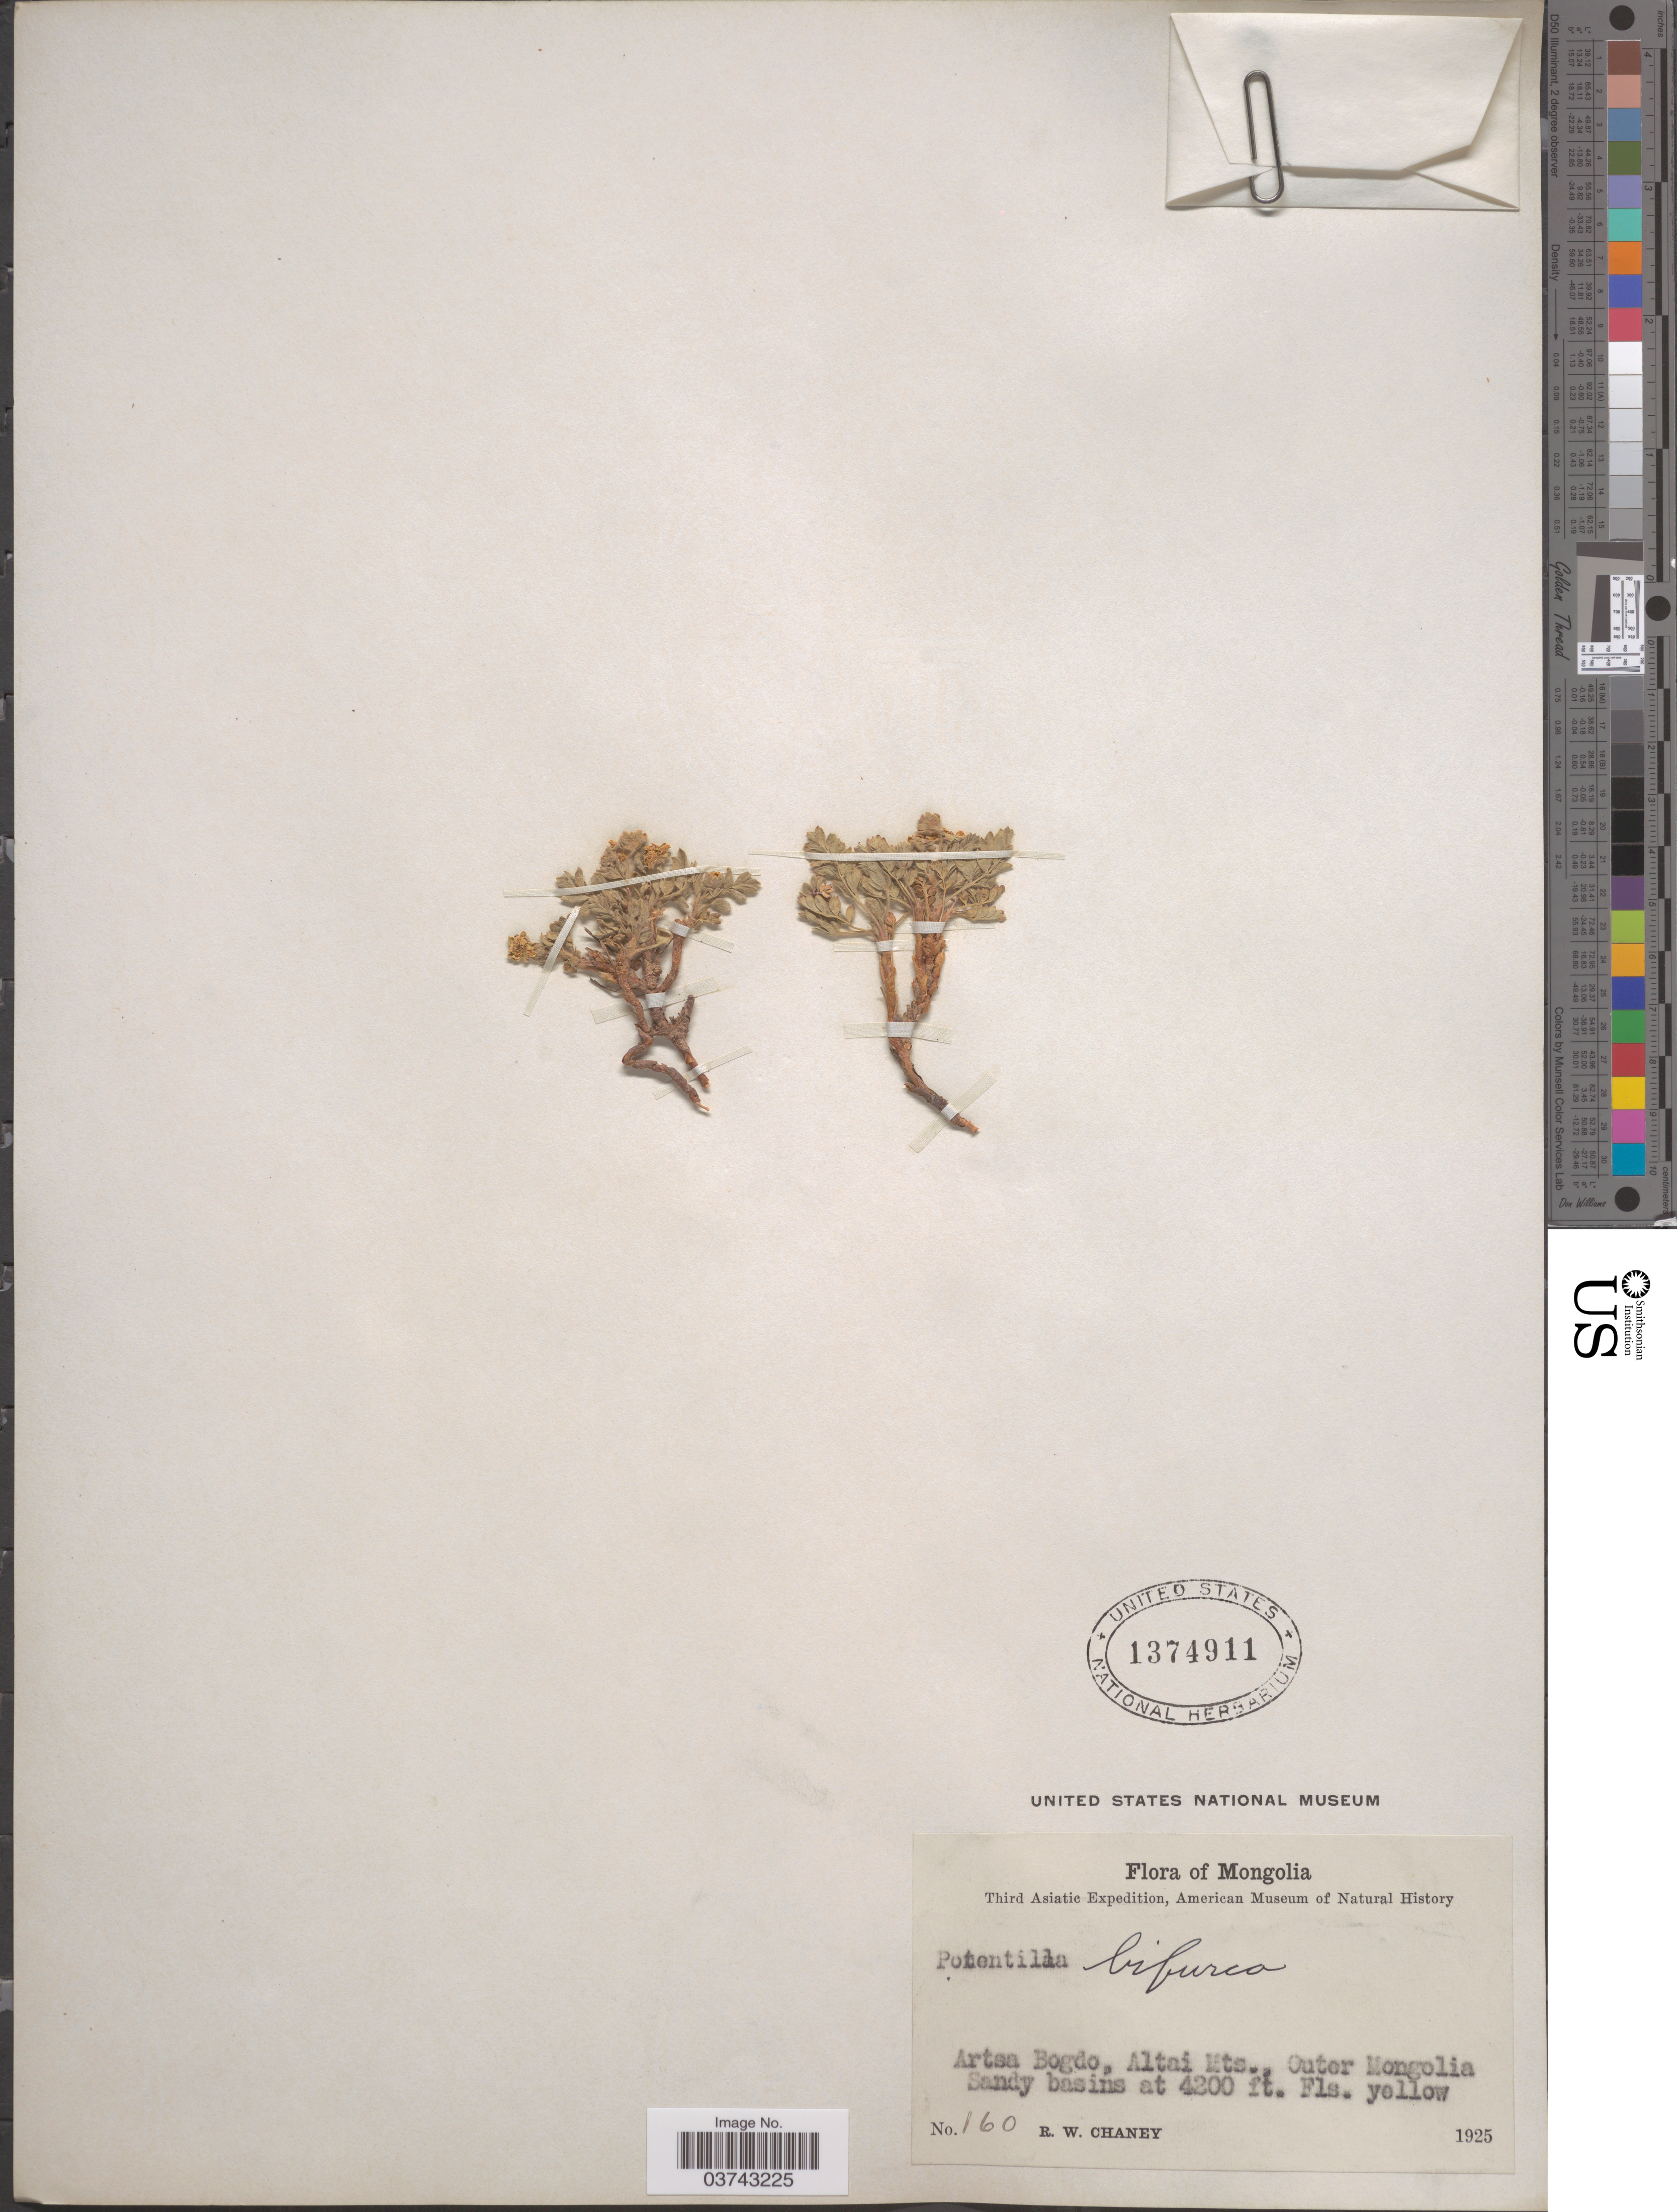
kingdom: Plantae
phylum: Tracheophyta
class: Magnoliopsida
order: Rosales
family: Rosaceae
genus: Sibbaldianthe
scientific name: Sibbaldianthe bifurca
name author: (L.) Kurtto & T. Erikss.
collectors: R. Chaney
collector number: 160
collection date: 1925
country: Mongolia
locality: Artsa Bogdo, Altai Mts., Outer Mongolia.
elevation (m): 1280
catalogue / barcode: US 1374911